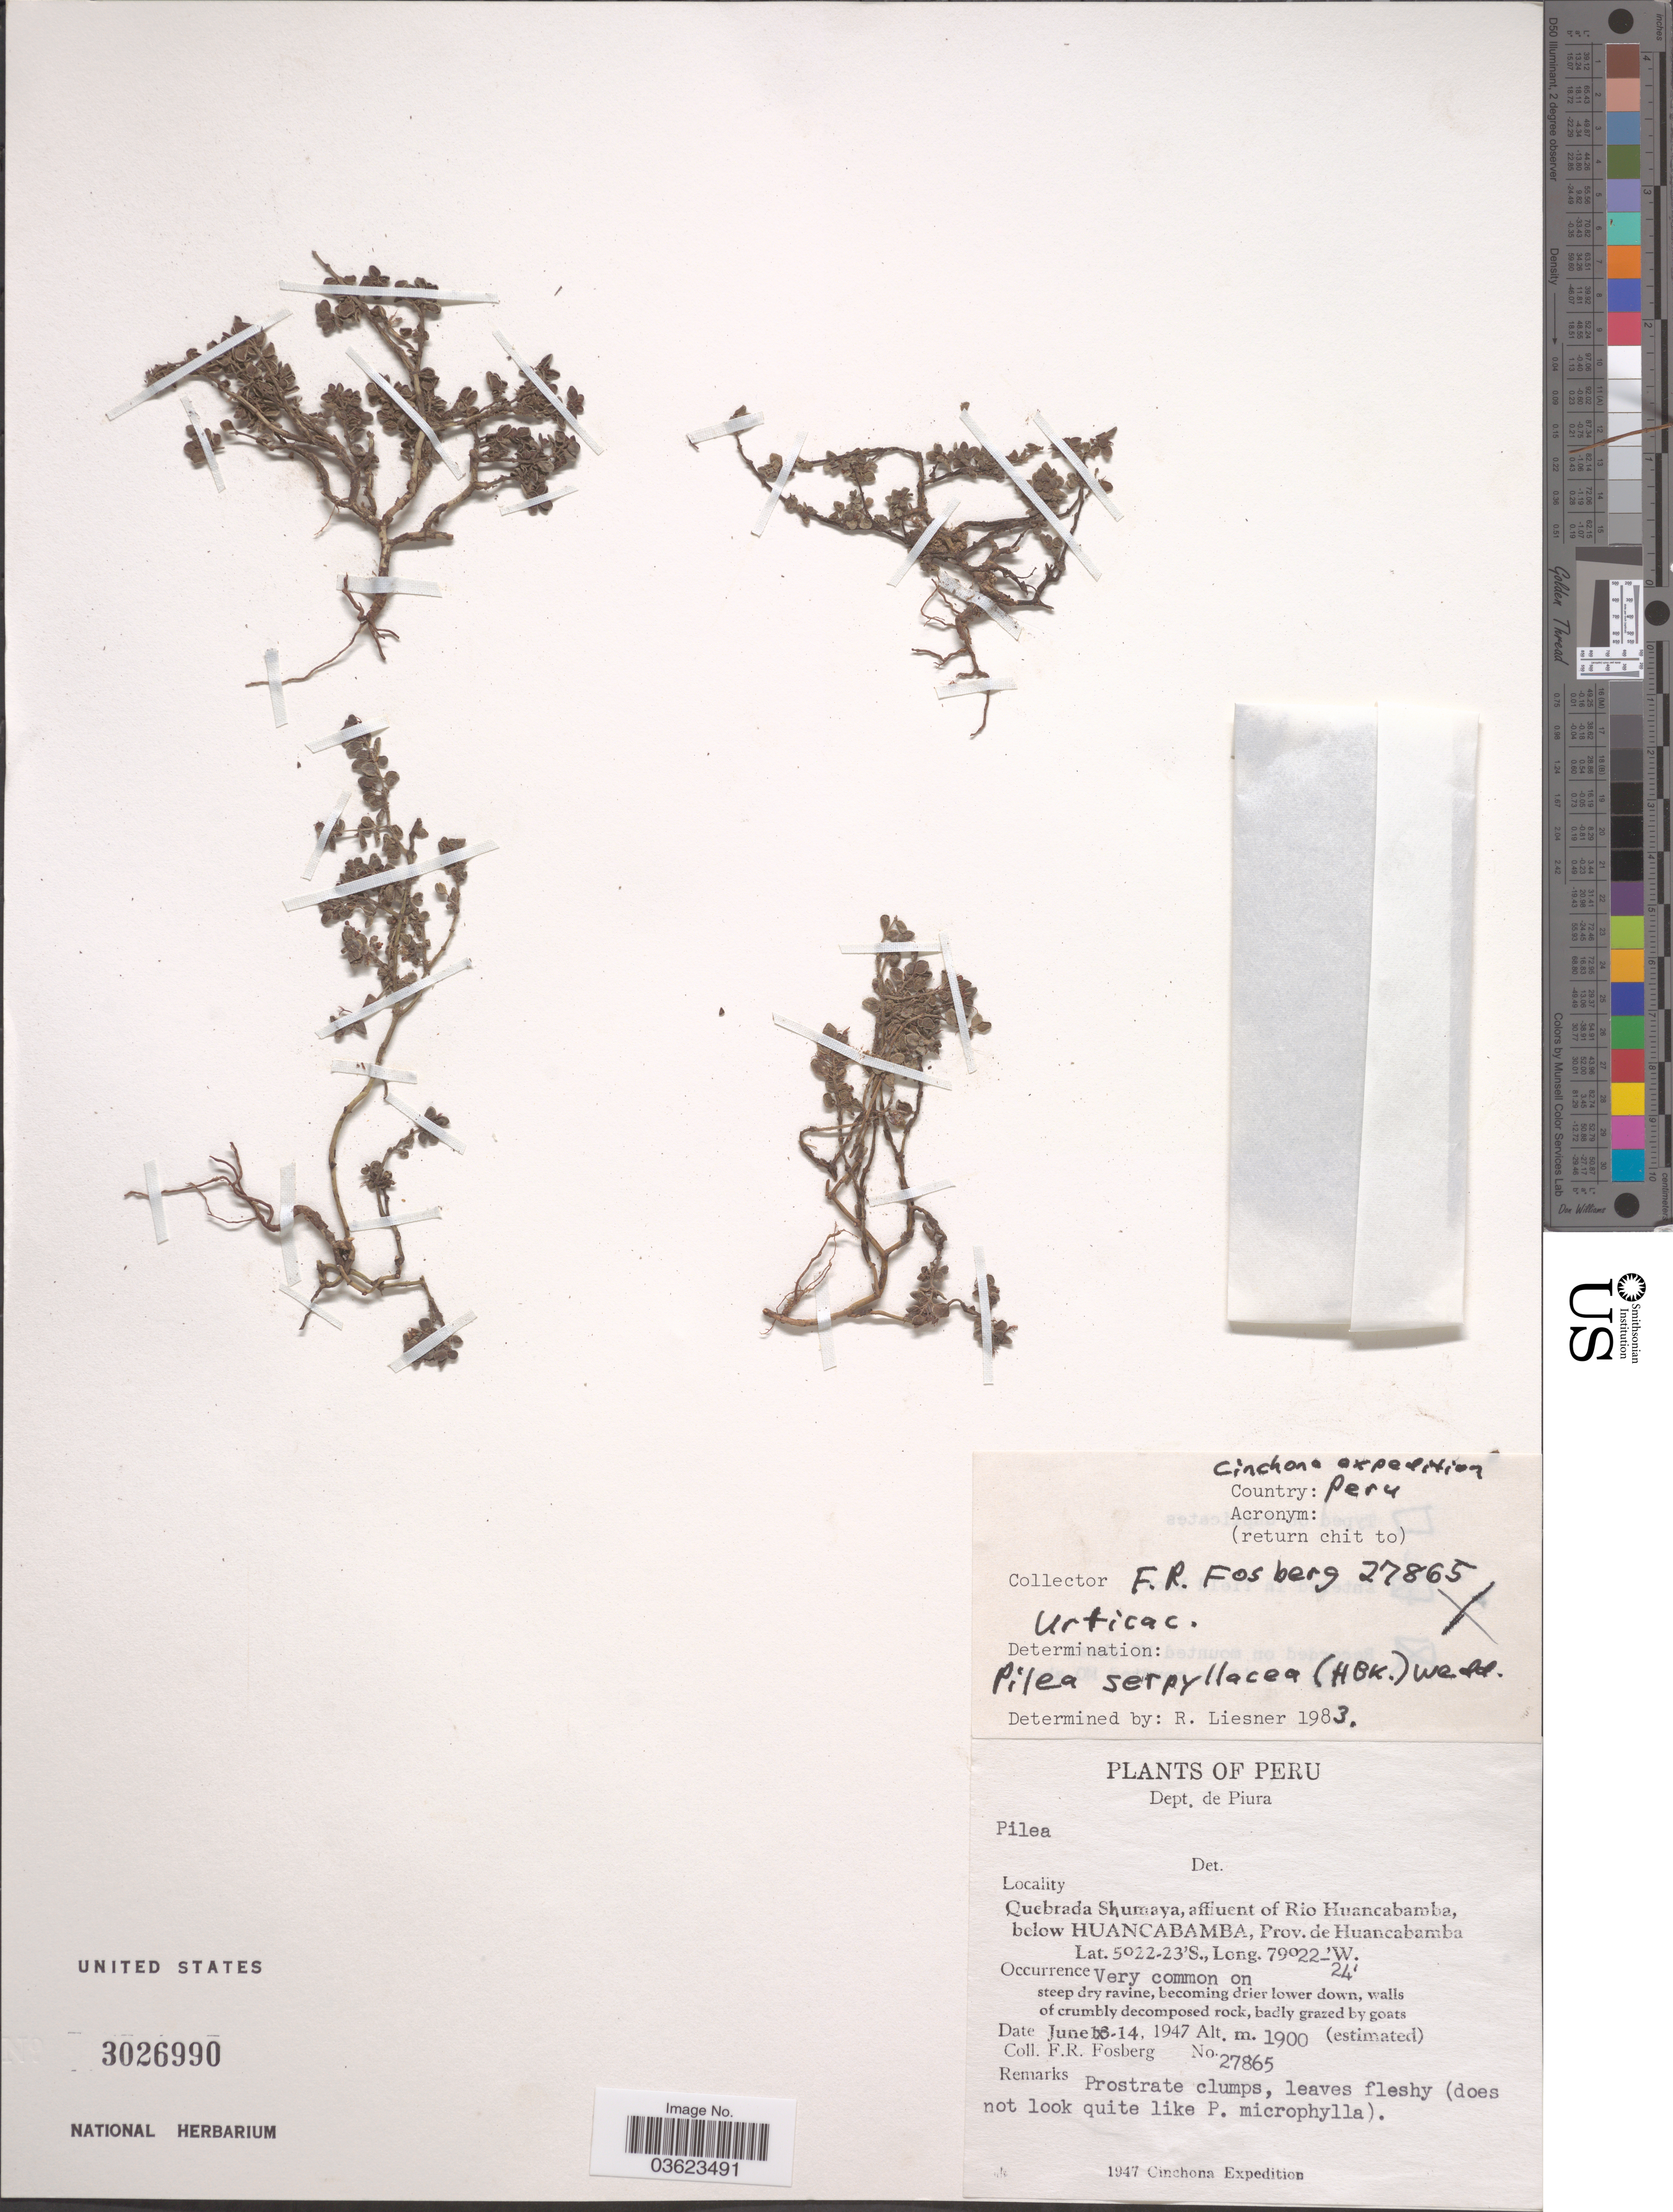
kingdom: Plantae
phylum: Tracheophyta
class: Magnoliopsida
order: Rosales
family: Urticaceae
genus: Pilea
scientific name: Pilea serpyllifolia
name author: (Poir.) Wedd.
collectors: F. R. Fosberg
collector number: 27865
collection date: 1947-06-14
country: Peru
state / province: Piura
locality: Dept. de Piura. Quebrada Shumaya, affluent of Rio Huancabamba, below Huancabamba, Prov. de Huancabamba.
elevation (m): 1900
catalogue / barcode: US 3026990